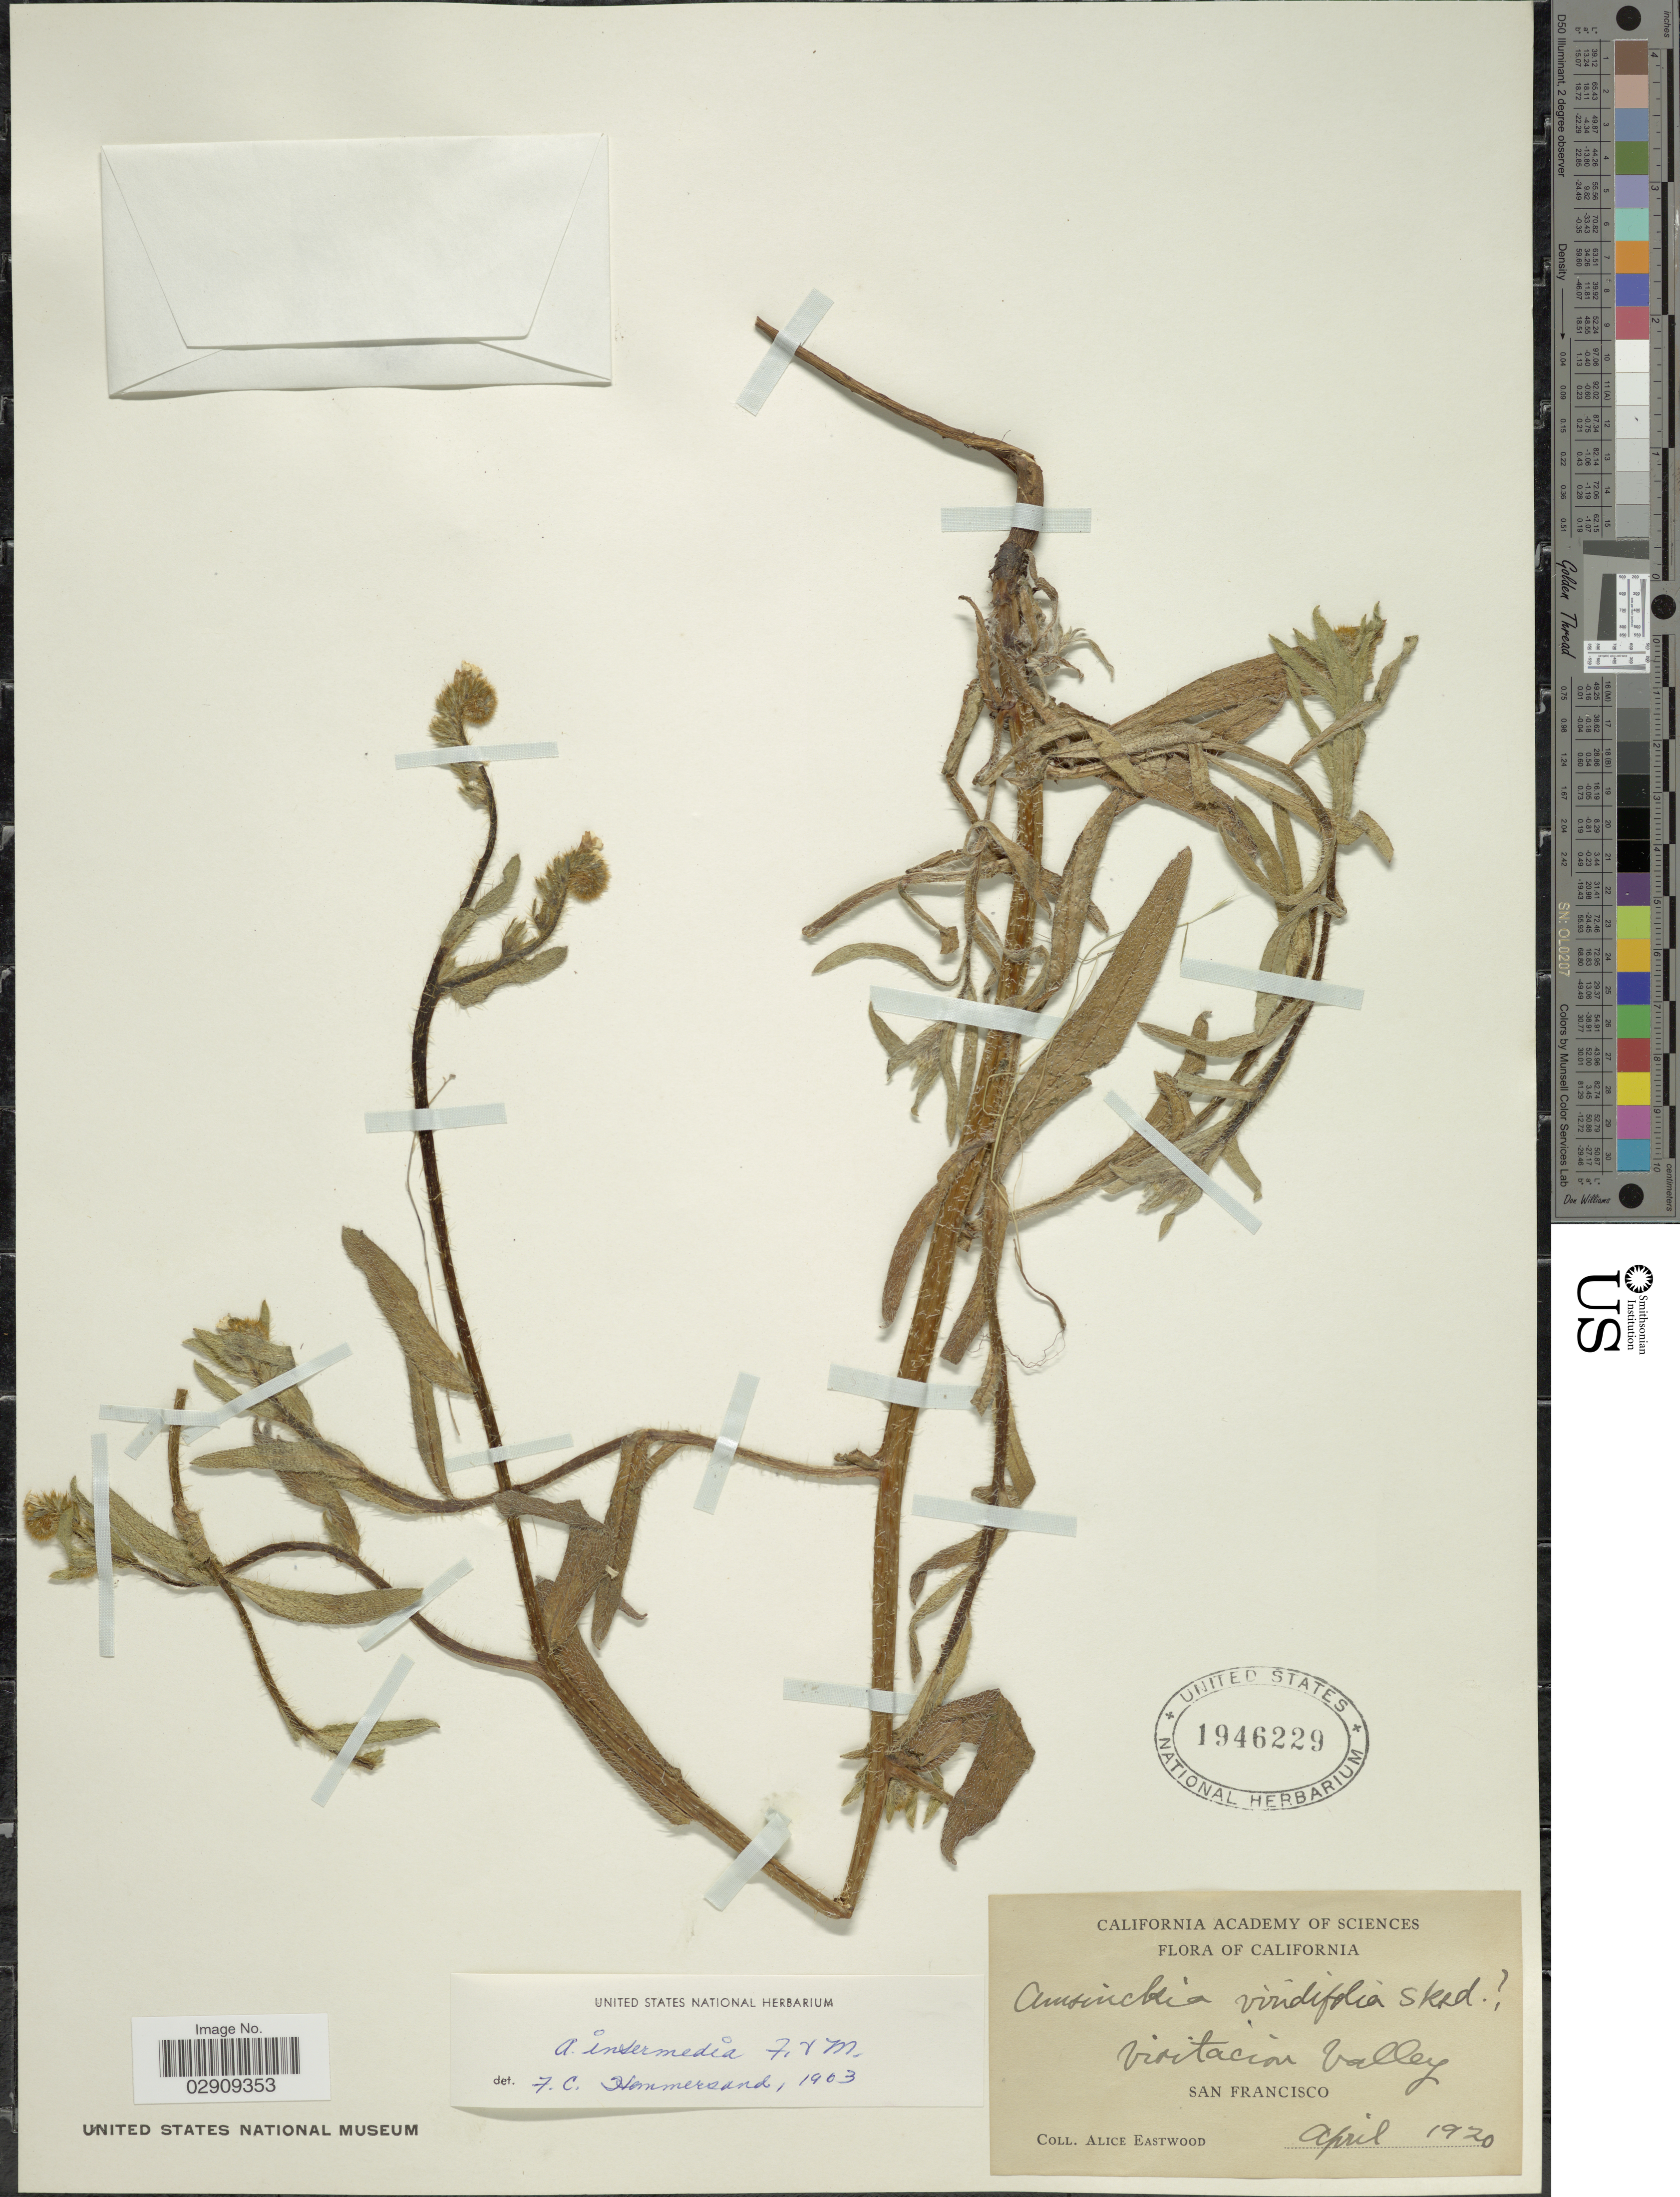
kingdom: Plantae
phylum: Tracheophyta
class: Magnoliopsida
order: Boraginales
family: Boraginaceae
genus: Amsinckia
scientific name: Amsinckia menziesii var. intermedia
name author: (Fisch. & C.A. Mey.) Ganders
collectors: A. Eastwood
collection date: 1920-04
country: United States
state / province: California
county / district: San Francisco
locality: Visitación Valley. San Francisco.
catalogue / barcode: US 1946229